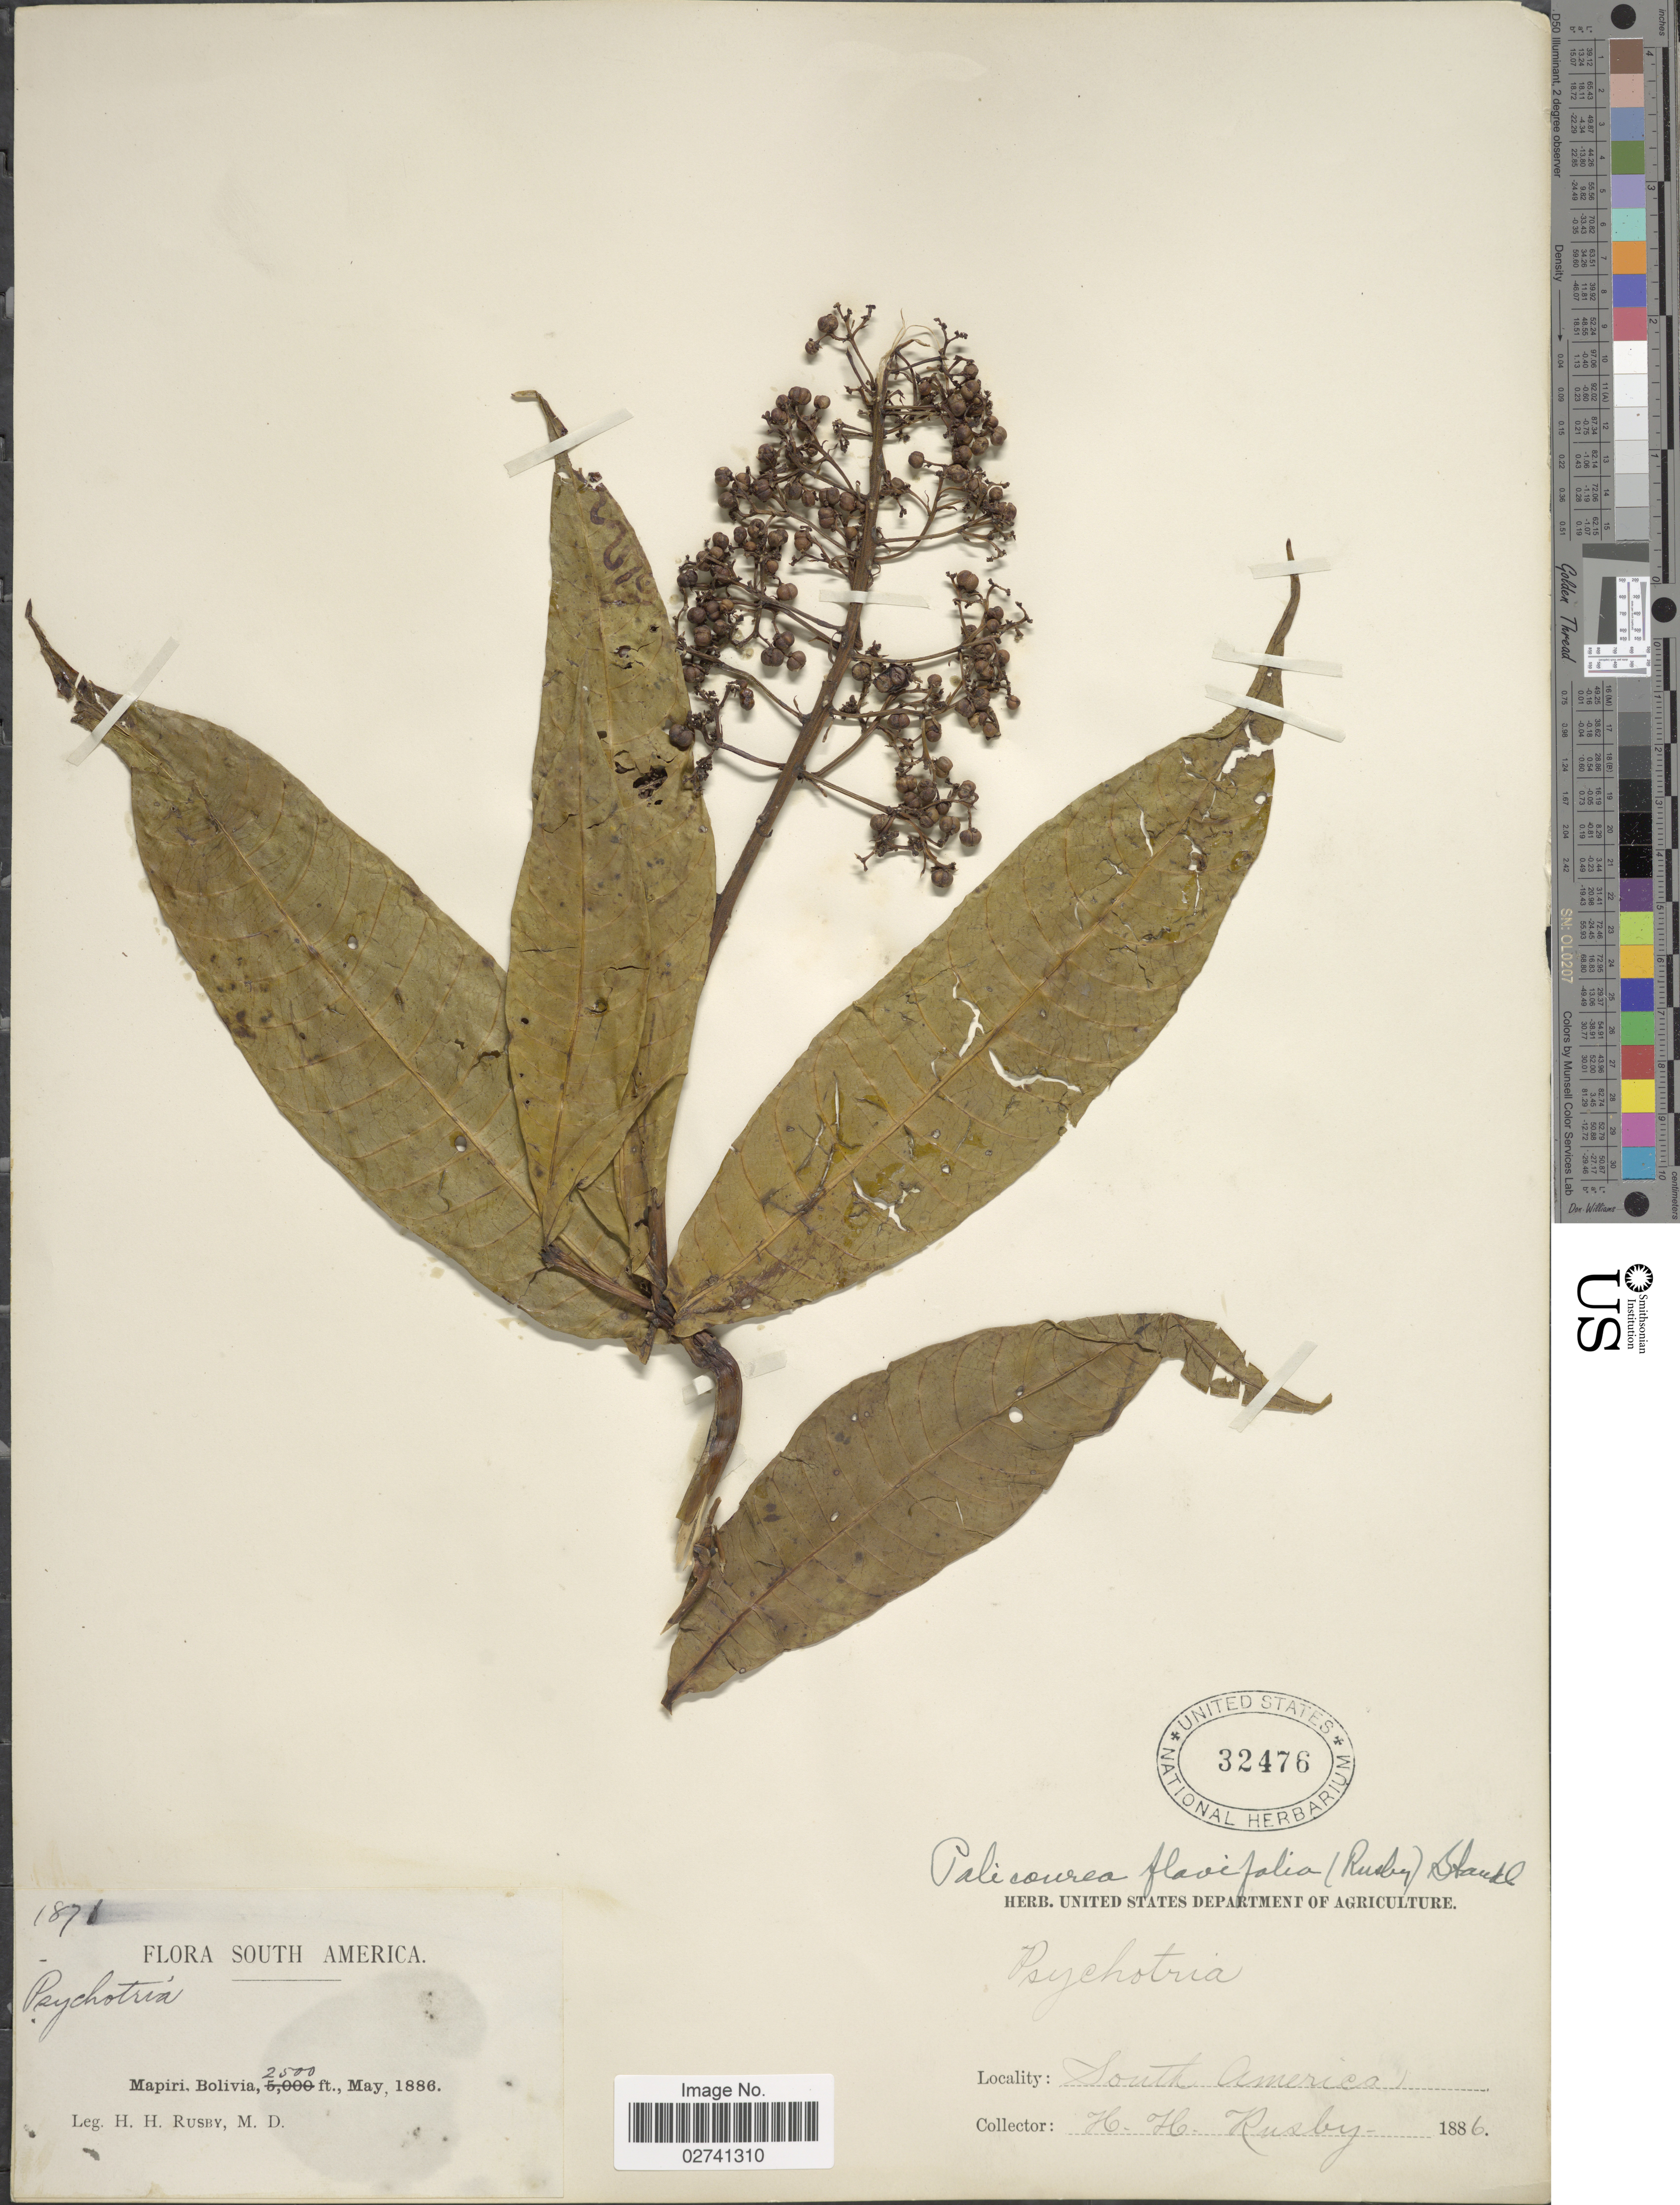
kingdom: Plantae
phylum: Tracheophyta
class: Magnoliopsida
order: Gentianales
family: Rubiaceae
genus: Palicourea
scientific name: Palicourea flavifolia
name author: (Rusby) Standl.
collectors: H. H. Rusby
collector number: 1871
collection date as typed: May, 1886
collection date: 1886-05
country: Bolivia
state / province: La Páz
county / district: Larecaja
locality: Mapiri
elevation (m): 762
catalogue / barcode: US 32476